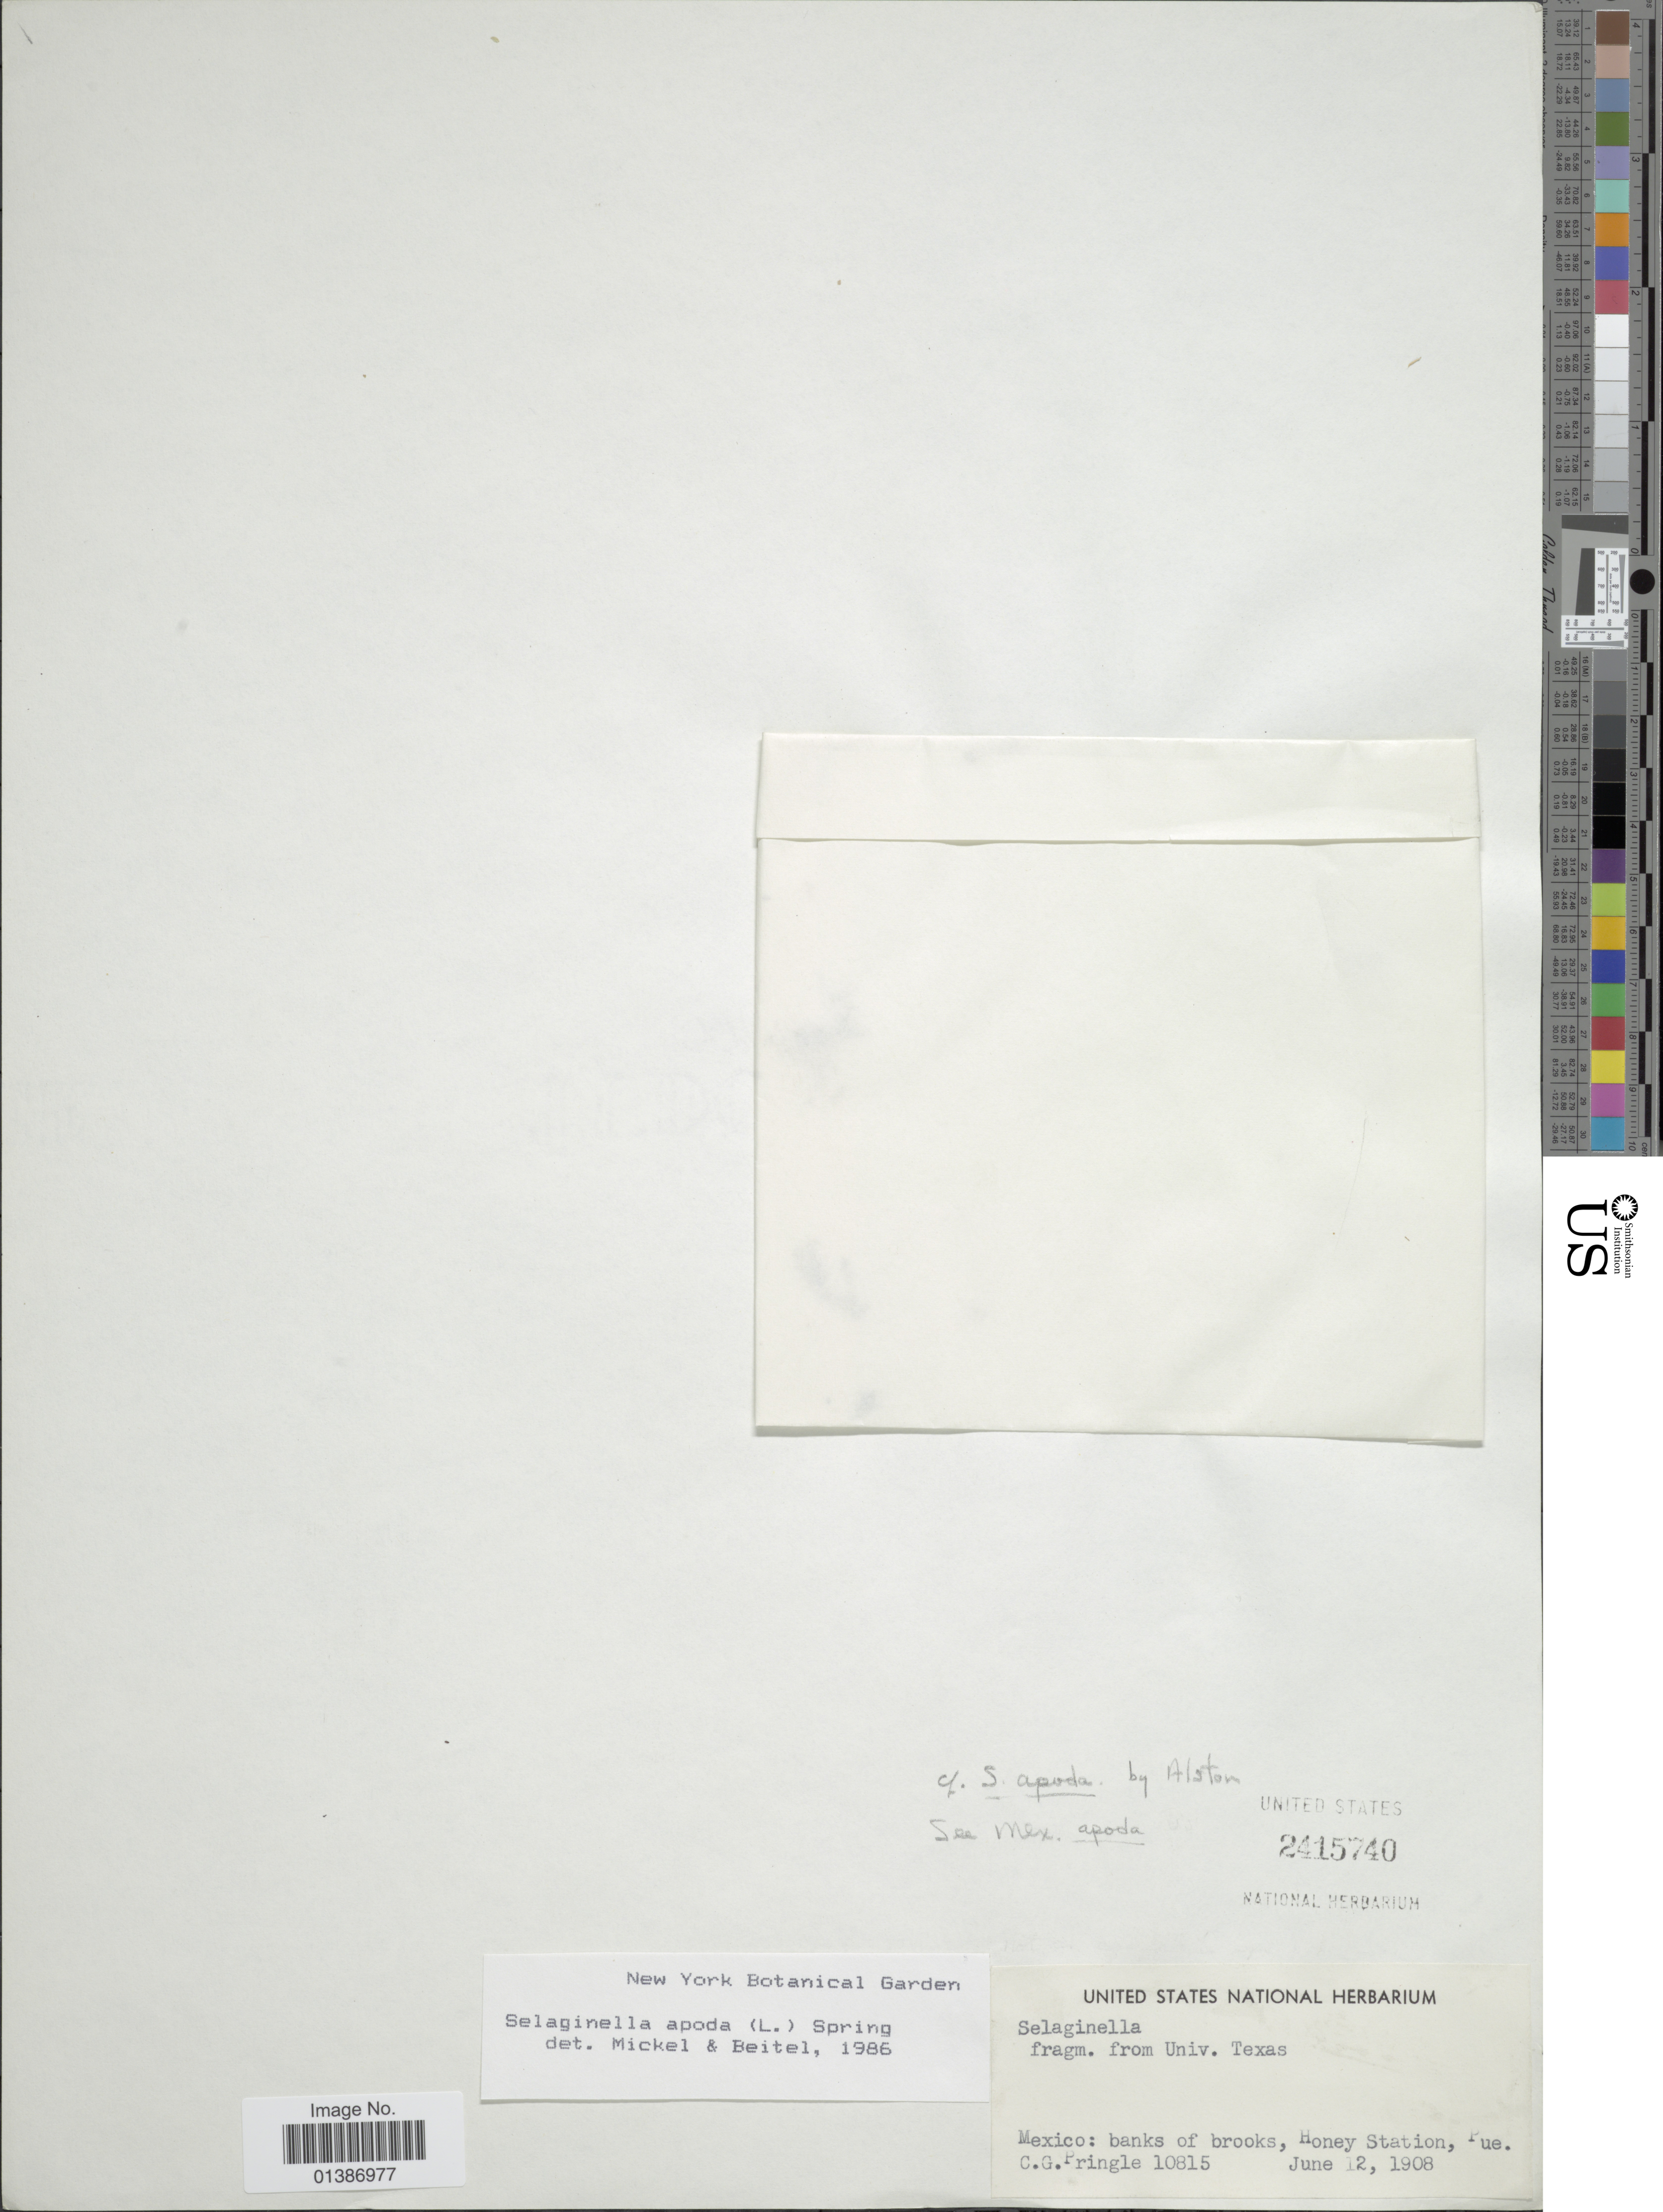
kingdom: Plantae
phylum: Tracheophyta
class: Lycopodiopsida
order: Selaginellales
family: Selaginellaceae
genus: Selaginella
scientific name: Selaginella apus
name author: Spring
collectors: C. G. Pringle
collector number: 10815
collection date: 1908-06-12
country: Mexico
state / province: Puebla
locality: Banks of brooks, Honey Station, Pue.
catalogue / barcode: US 2415740